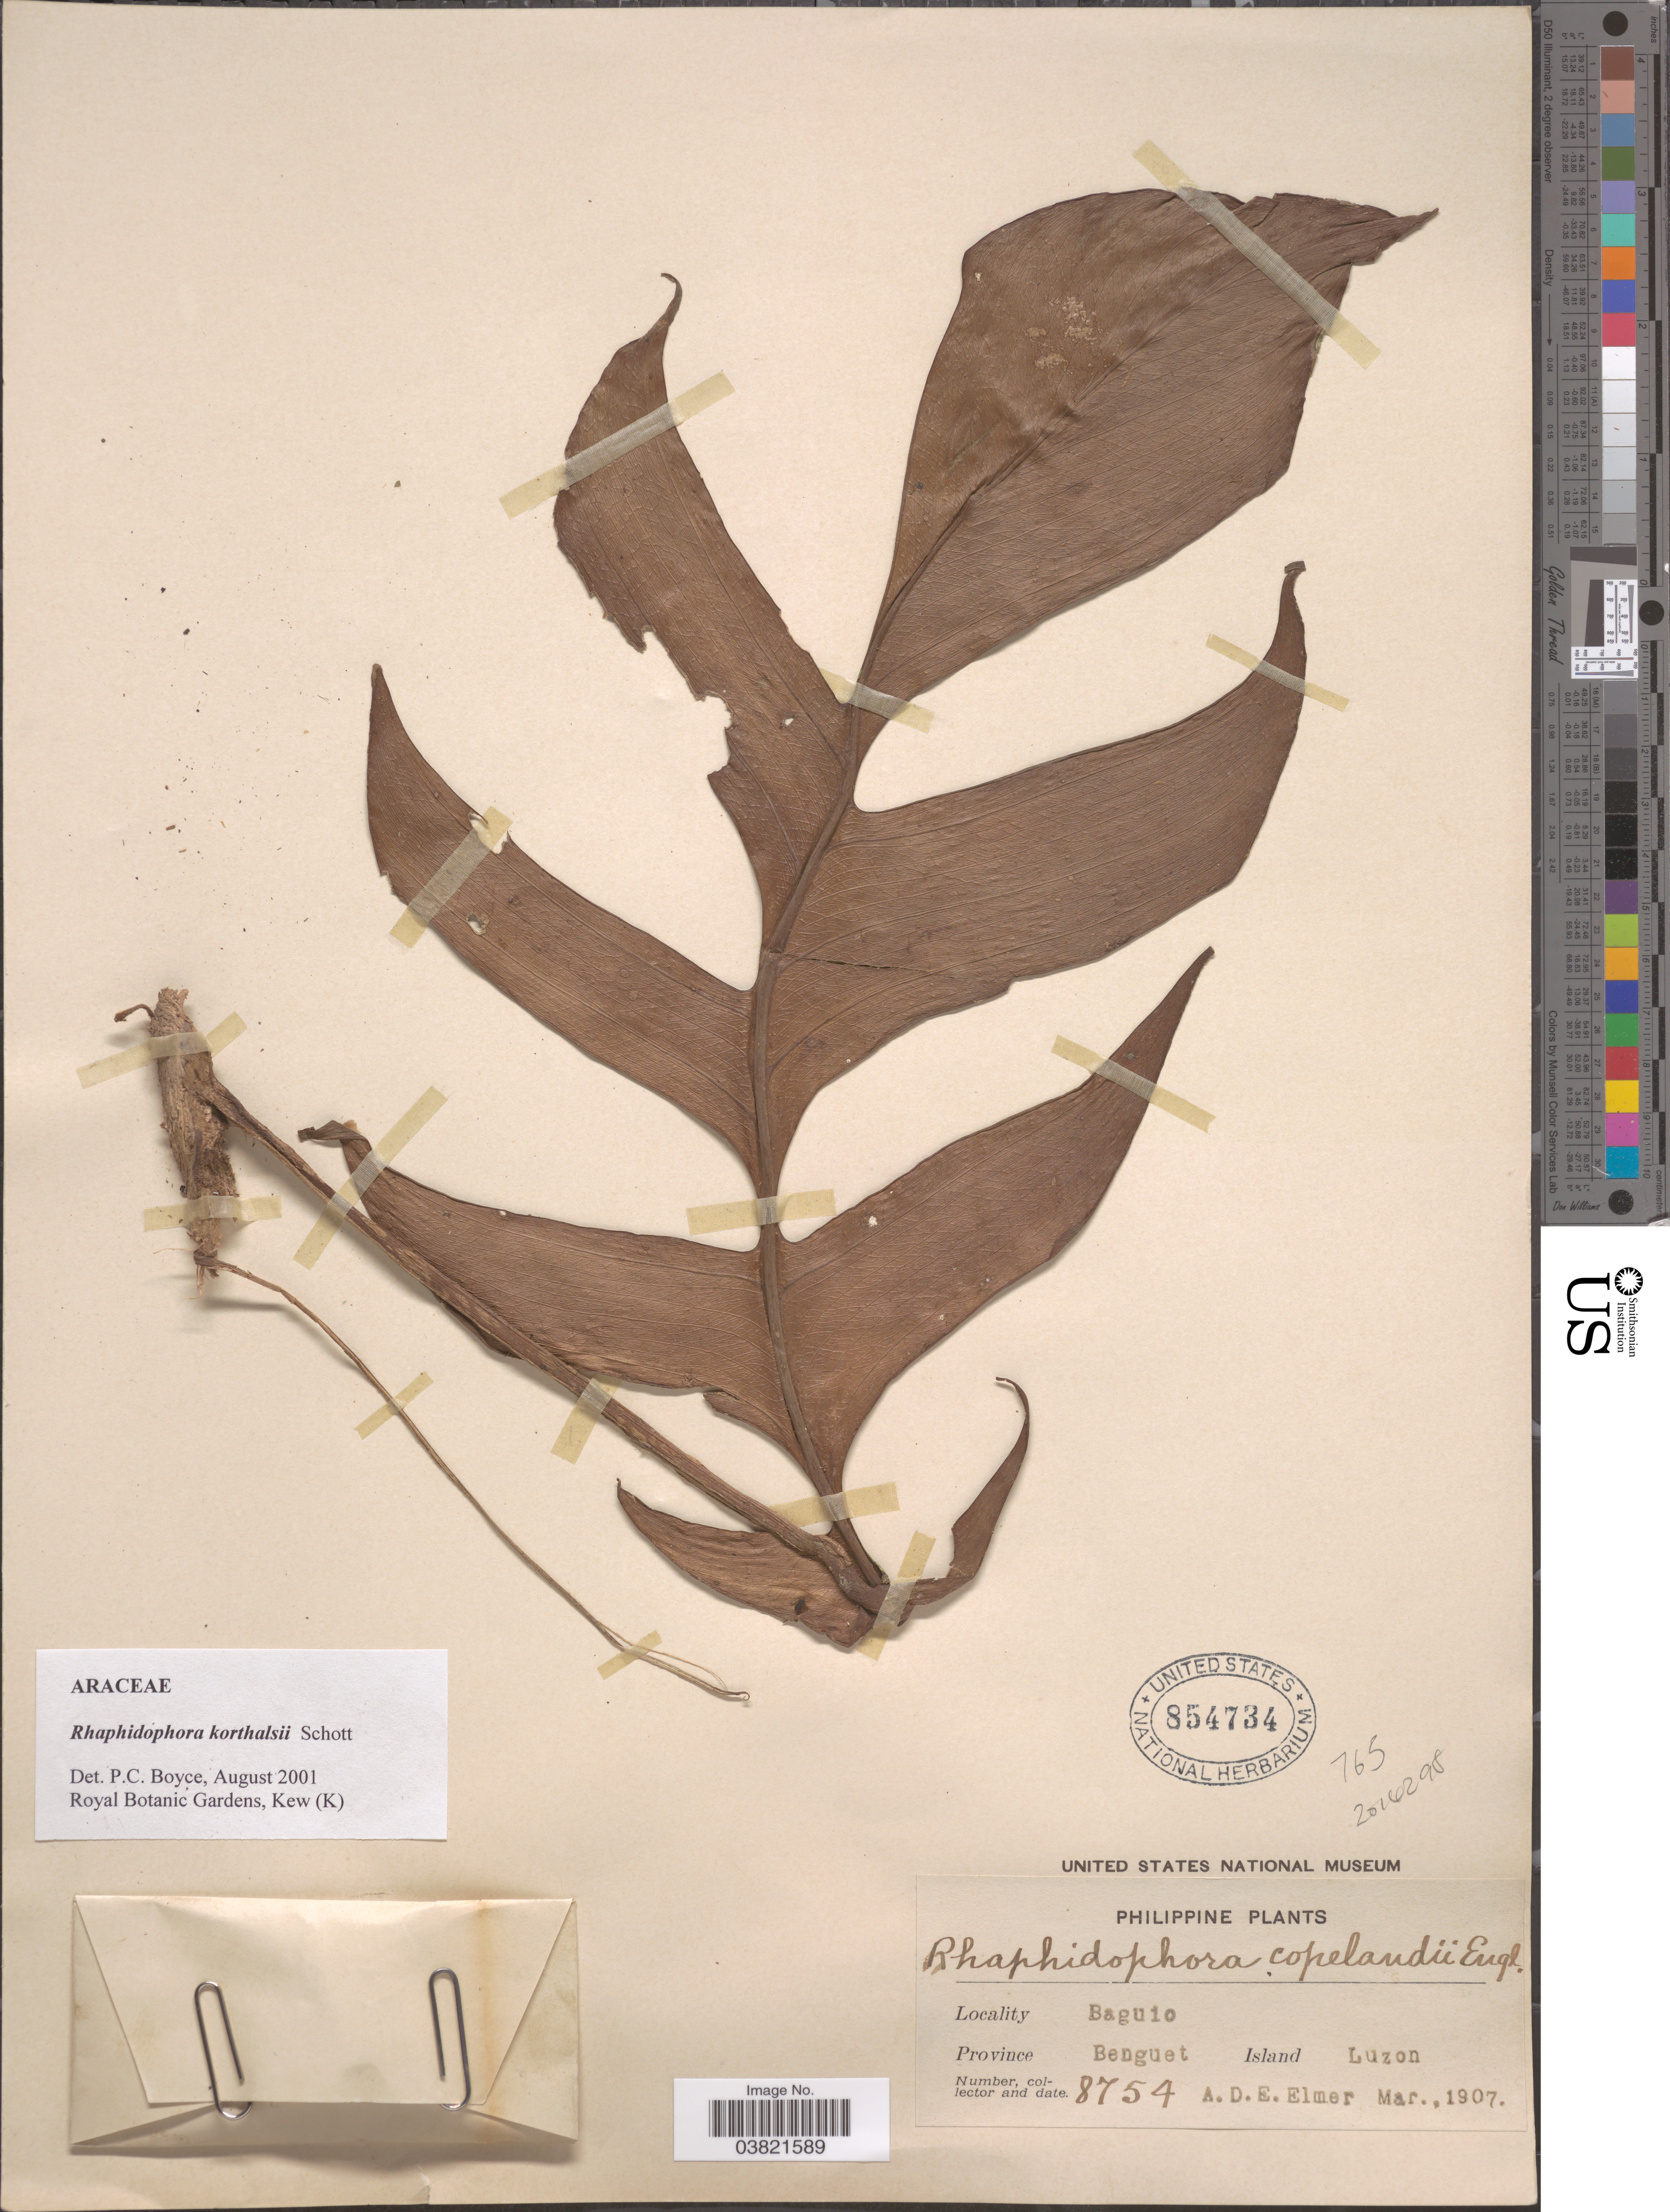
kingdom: Plantae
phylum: Tracheophyta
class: Liliopsida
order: Alismatales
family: Araceae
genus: Rhaphidophora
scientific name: Rhaphidophora korthalsii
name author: Schott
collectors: A. D. E. Elmer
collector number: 8754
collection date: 1907-03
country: Philippines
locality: Baguio. Province Benguet. Island Luzon.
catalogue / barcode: US 854734